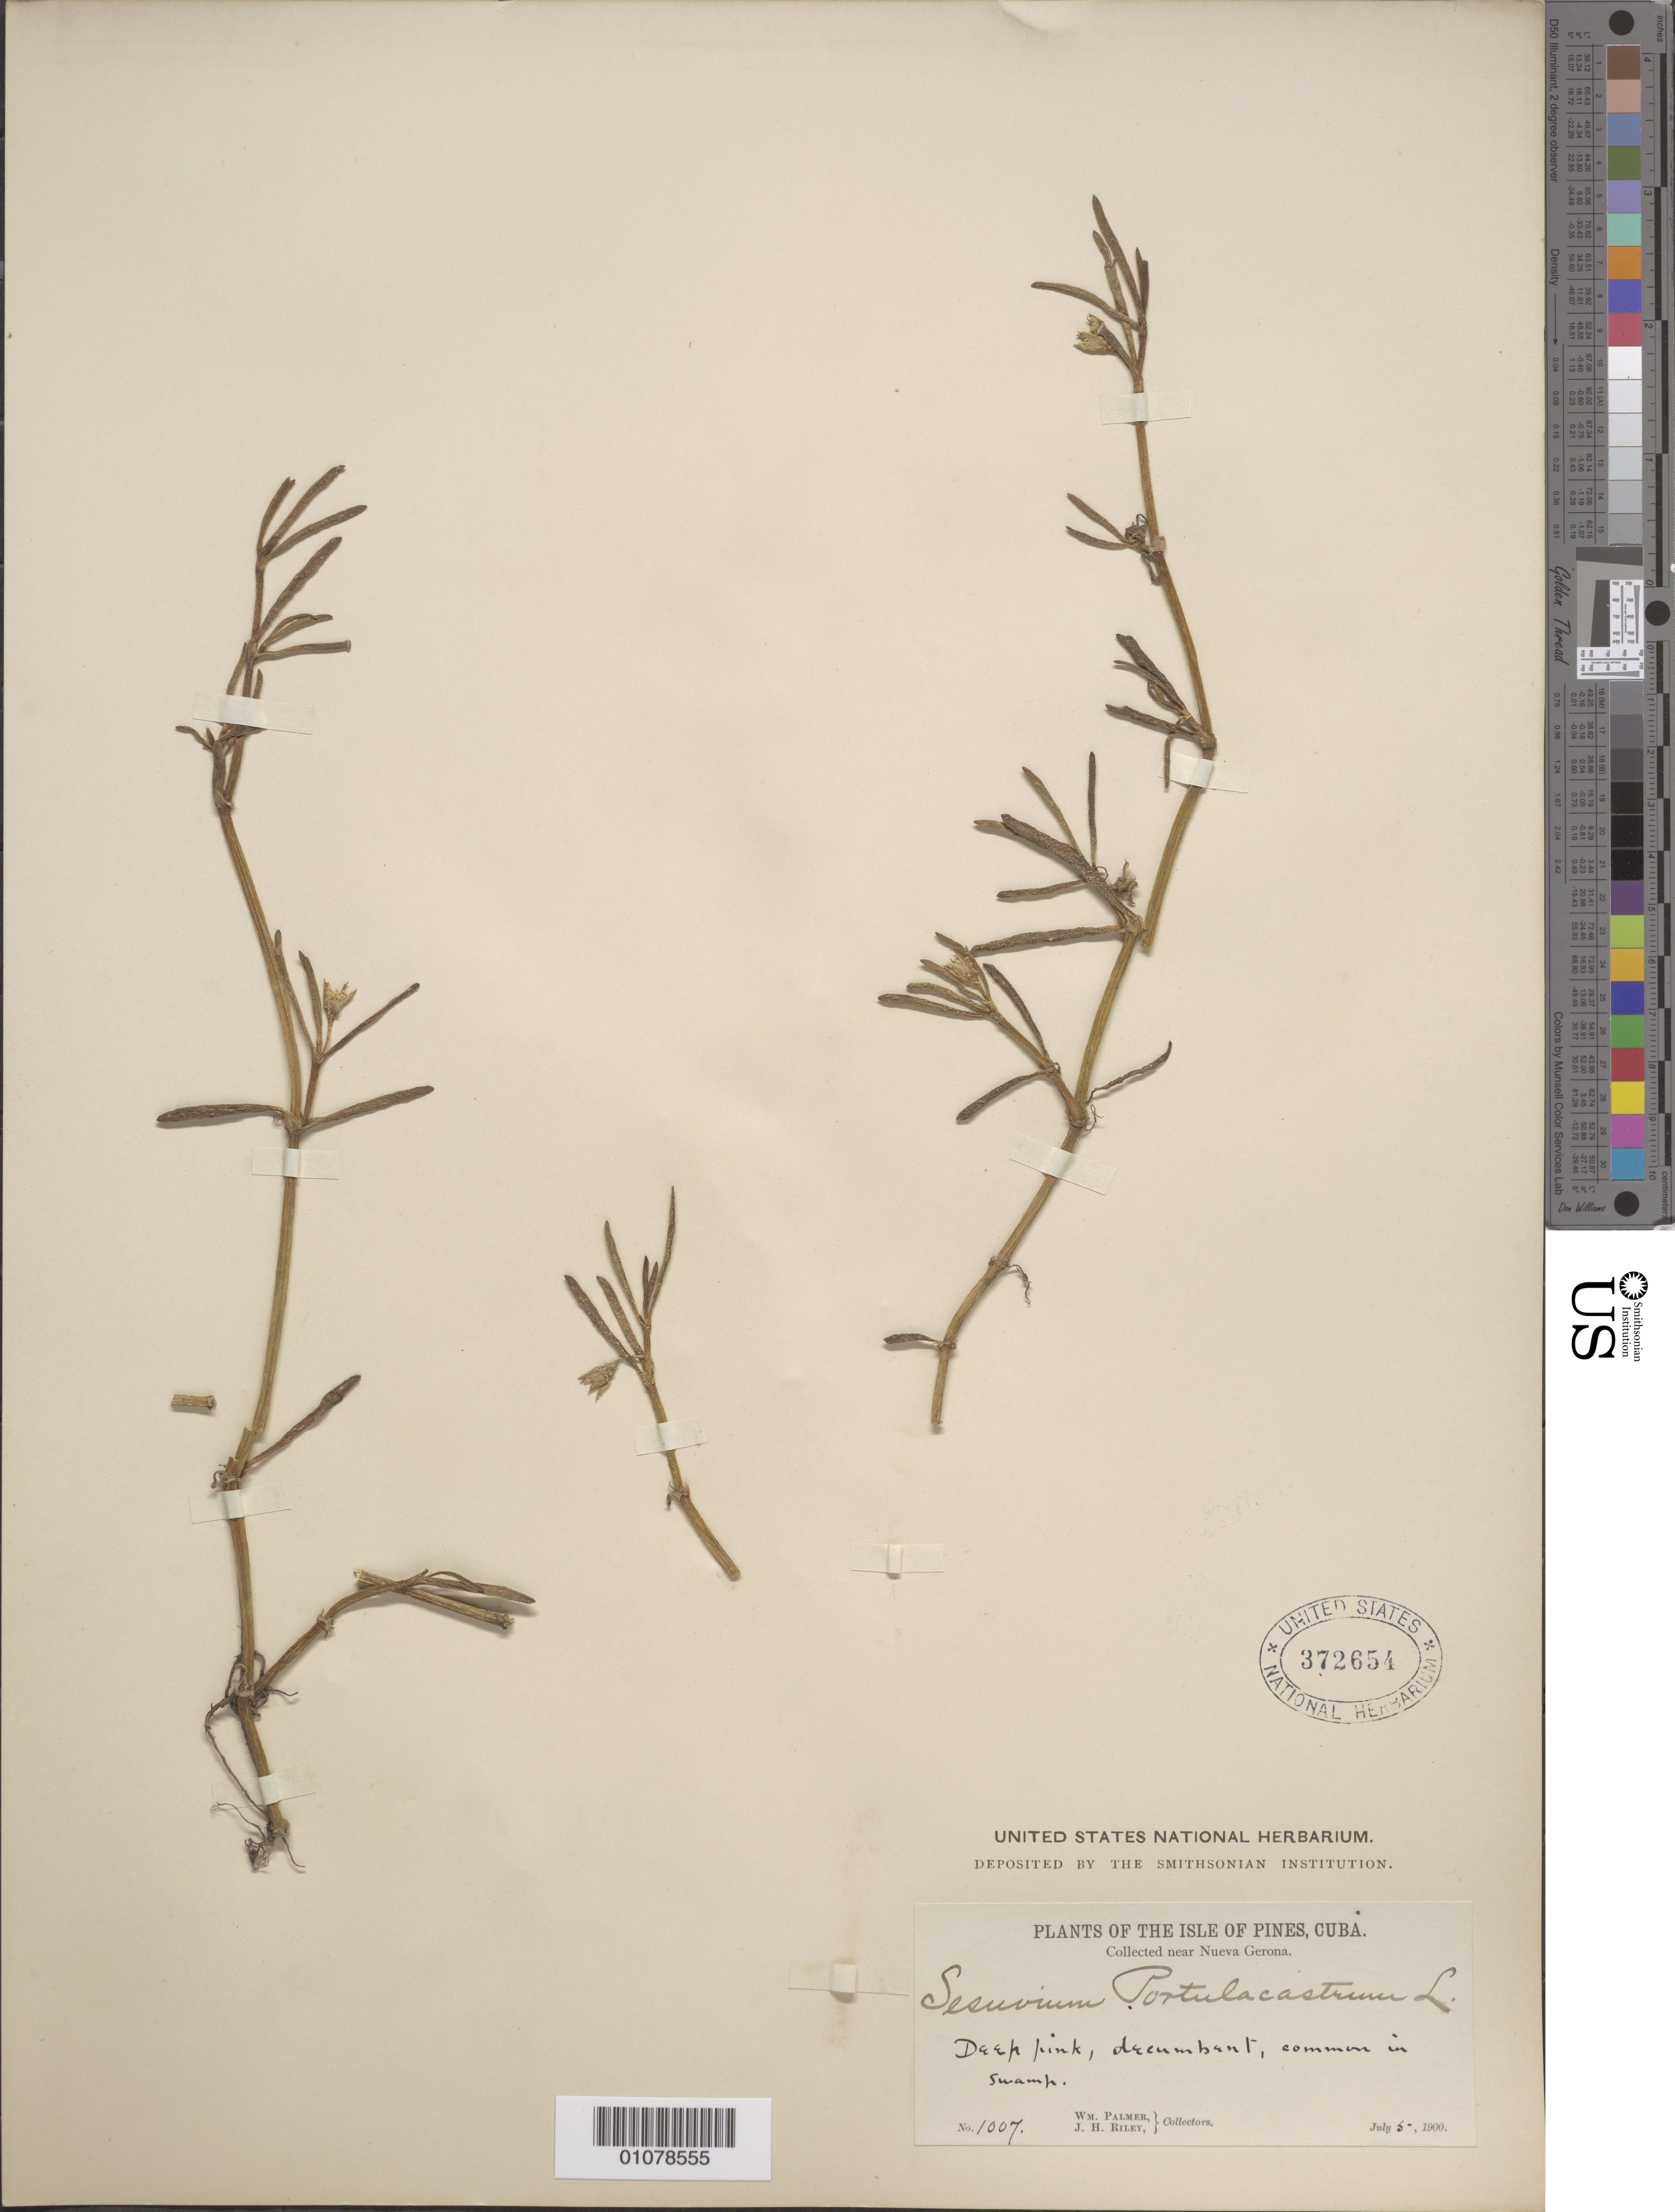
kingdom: Plantae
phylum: Tracheophyta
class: Magnoliopsida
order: Caryophyllales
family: Aizoaceae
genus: Sesuvium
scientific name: Sesuvium portulacastrum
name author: (L.) L.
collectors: W. Palmer & J. H. Riley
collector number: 1007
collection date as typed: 05 Jul 1900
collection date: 1900-07-05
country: Cuba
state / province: Isla de La Juventud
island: Isla de la Juventud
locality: Isle of Pines, near Nueva Gerona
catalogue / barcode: US 372654